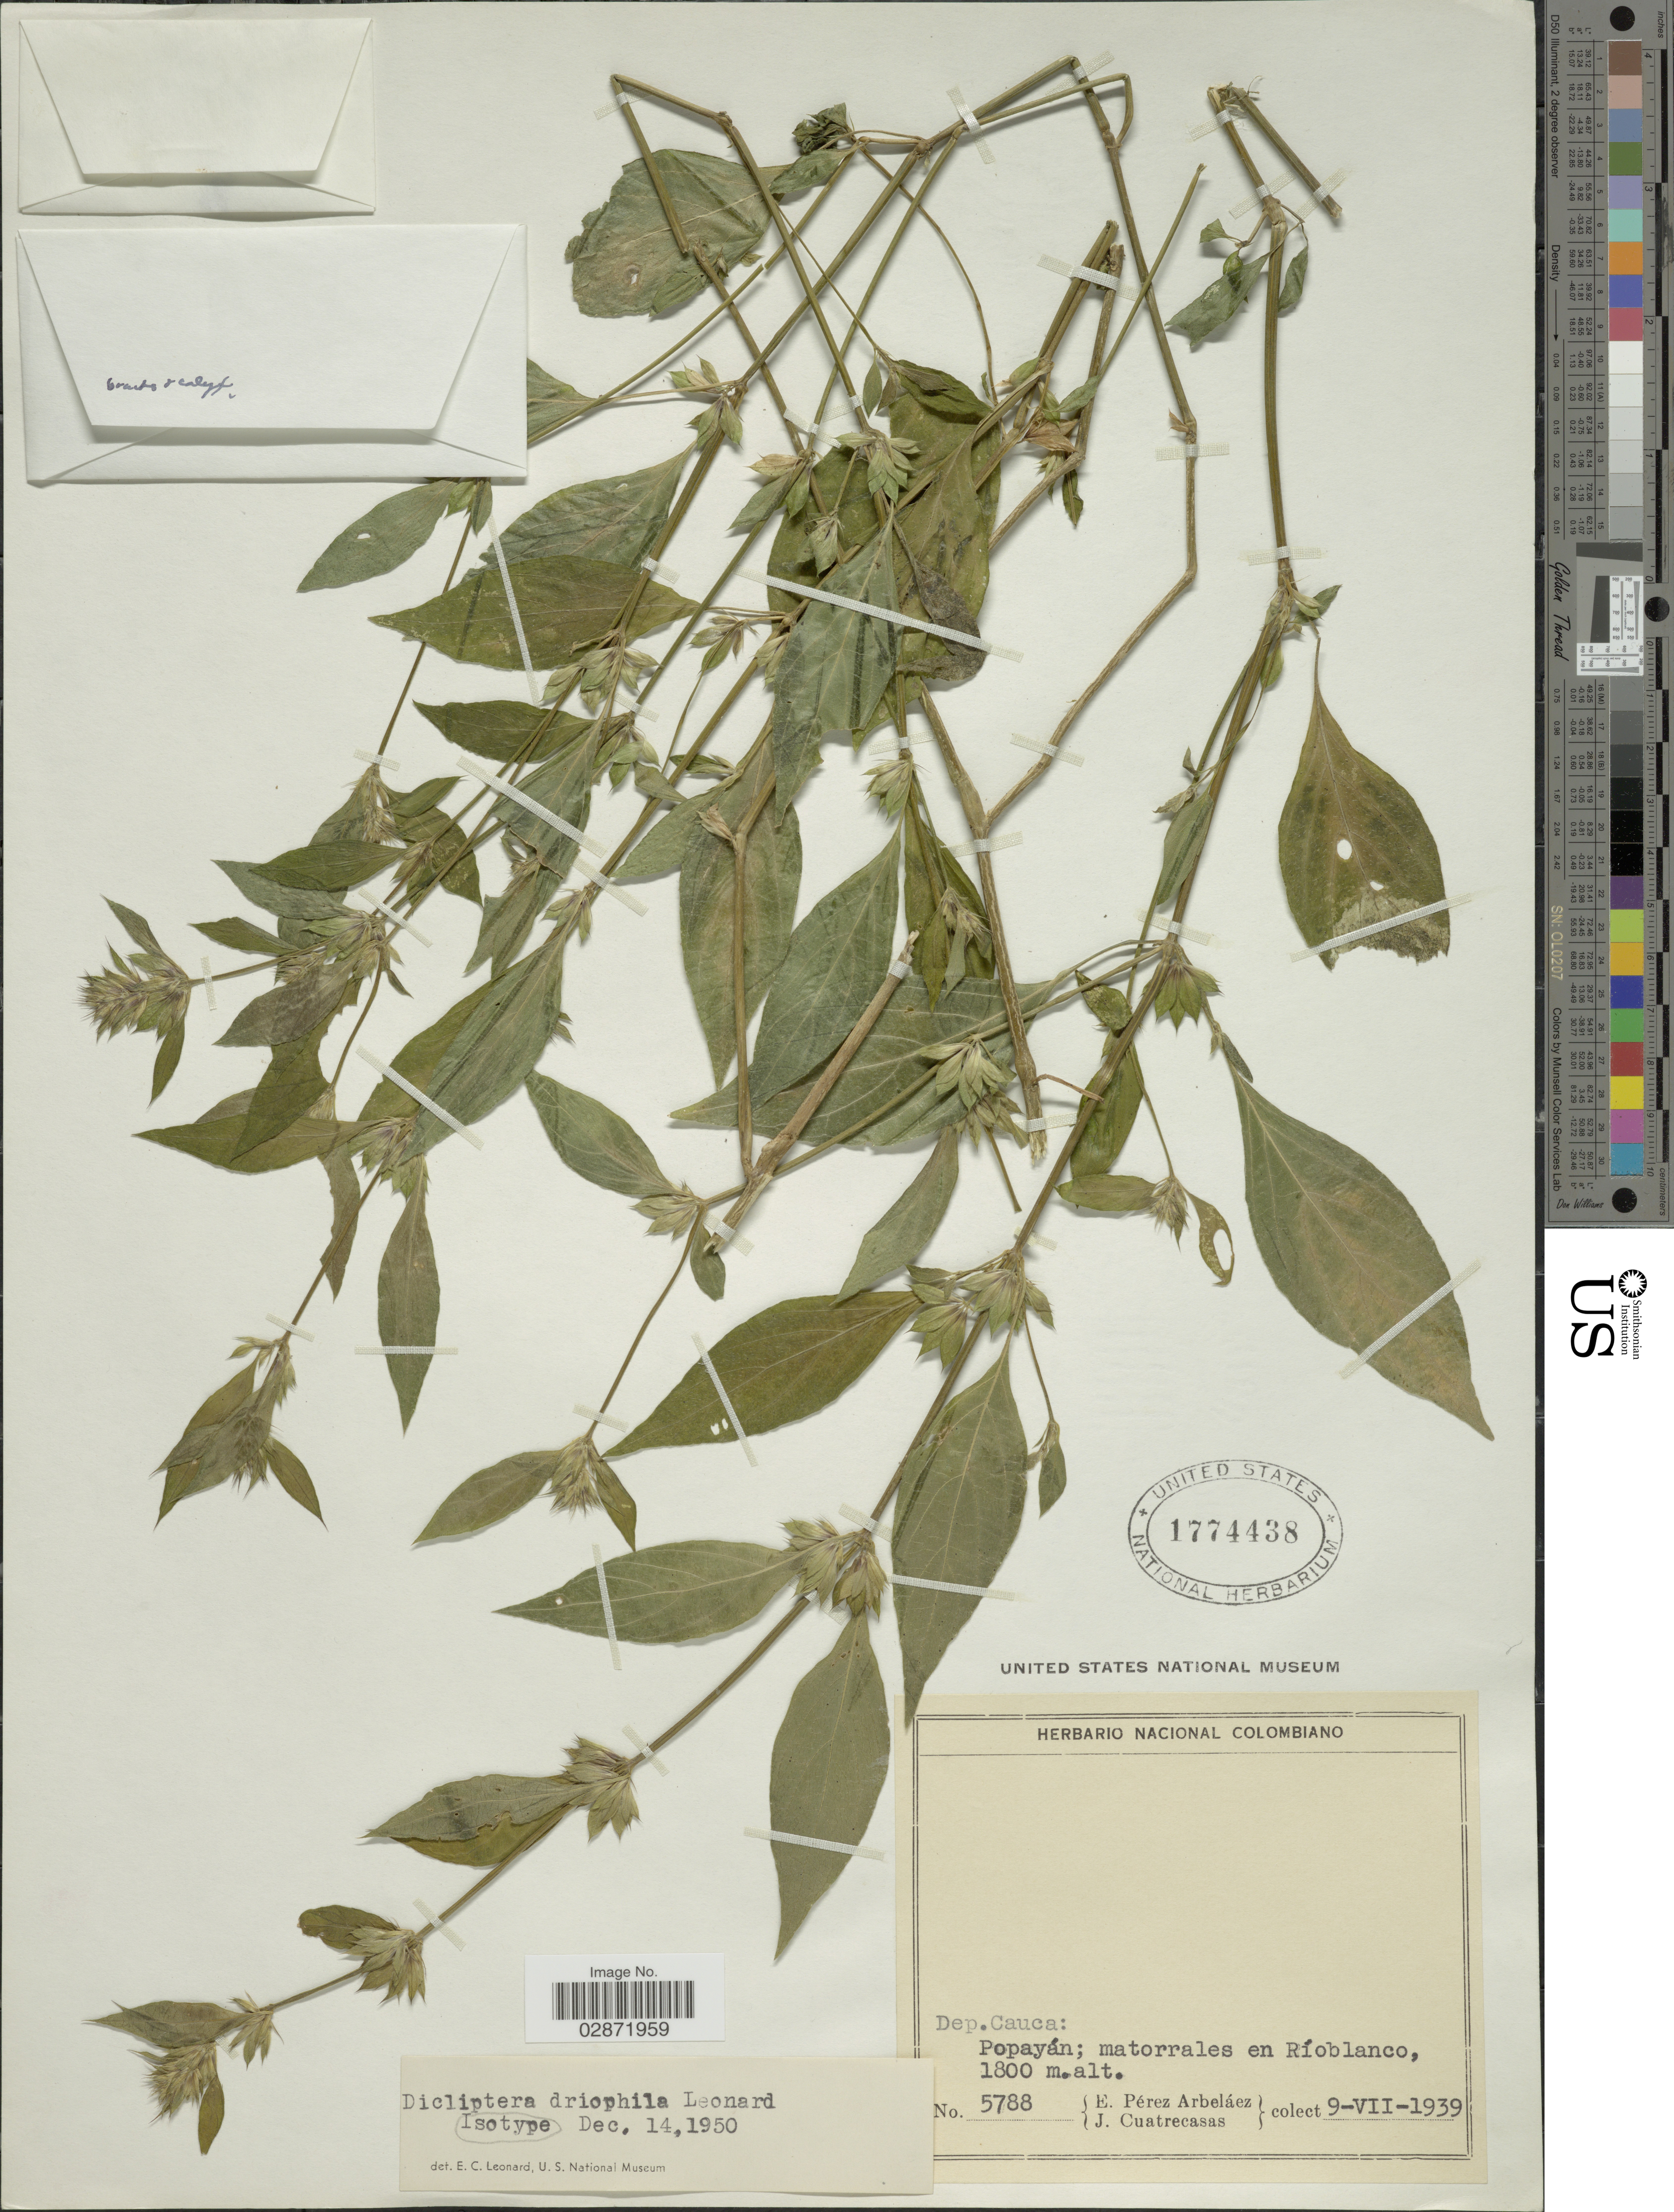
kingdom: Plantae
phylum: Tracheophyta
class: Magnoliopsida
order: Lamiales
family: Acanthaceae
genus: Dicliptera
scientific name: Dicliptera driophila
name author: Leonard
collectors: E. Pérez Arbeláez & J. Cuatrecasas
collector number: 5788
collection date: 1939-07-09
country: Colombia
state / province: Cauca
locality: Dep. Cauca: Popayán; matorrales en Ríoblanco.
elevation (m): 1800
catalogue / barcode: US 1774438